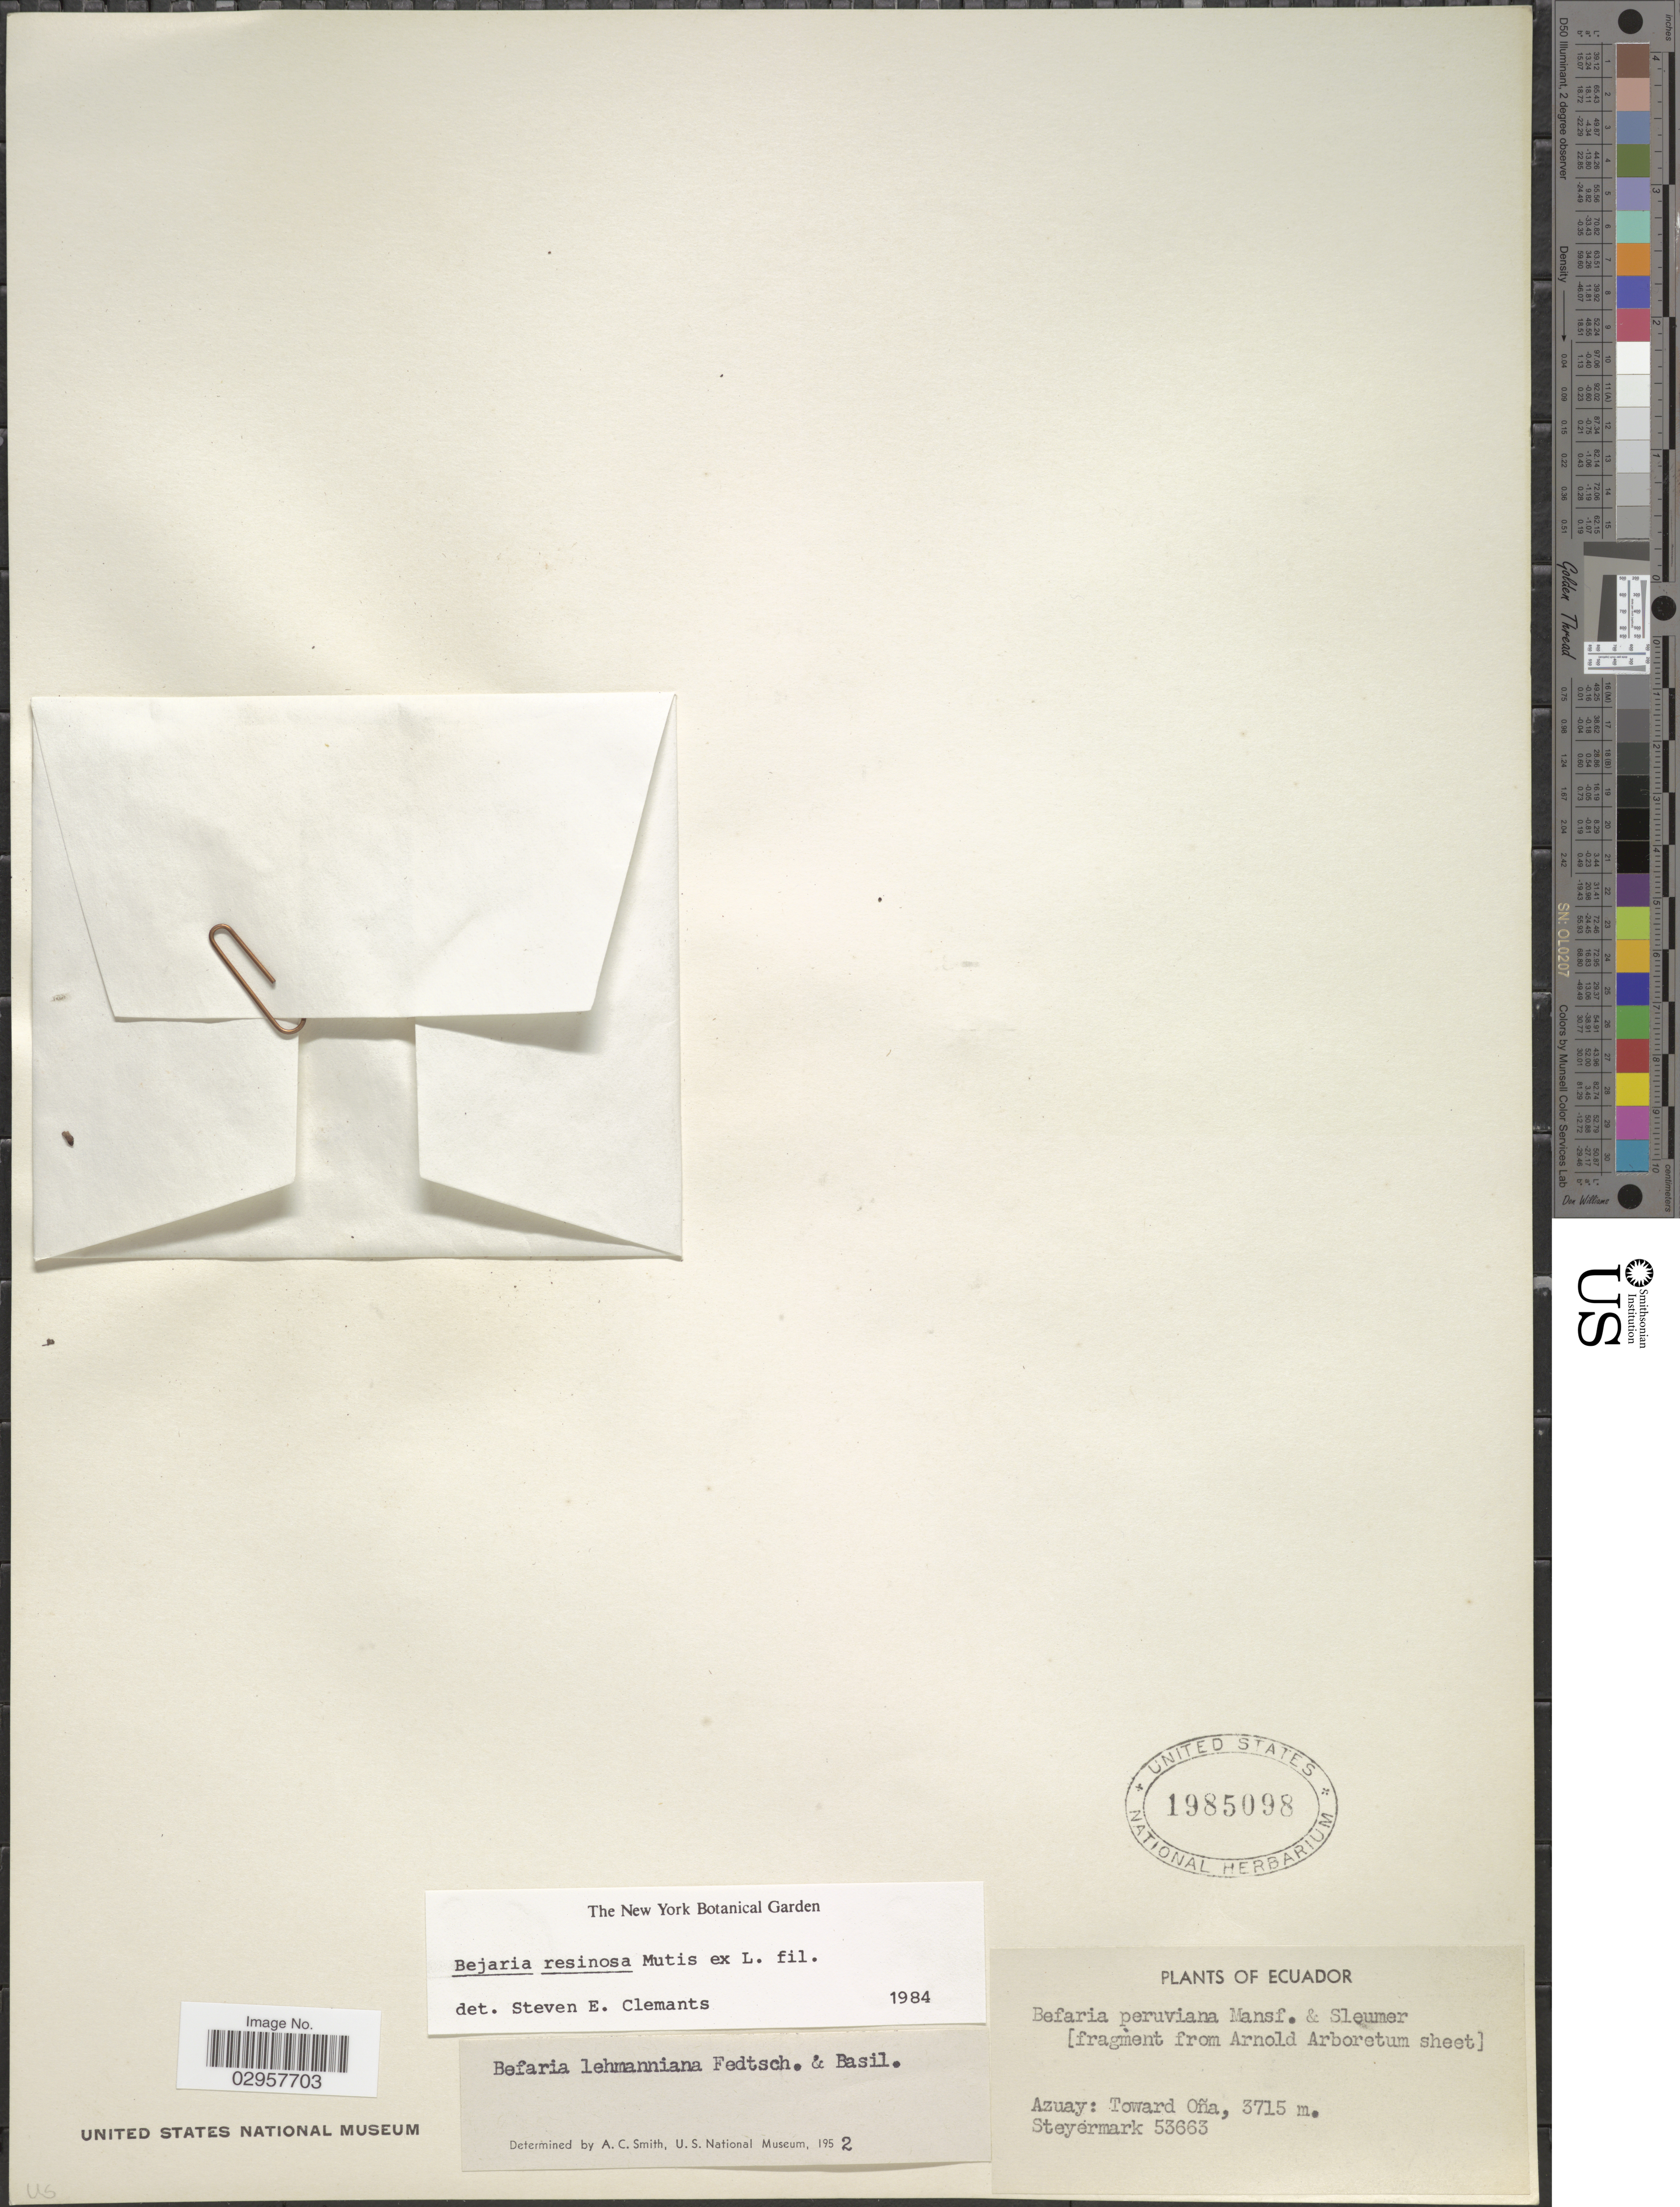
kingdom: Plantae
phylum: Tracheophyta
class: Magnoliopsida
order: Ericales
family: Ericaceae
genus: Befaria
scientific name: Befaria resinosa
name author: Mutis ex L. f.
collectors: Steyermark, --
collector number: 53663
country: Ecuador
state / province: Azuay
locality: Toward Oña.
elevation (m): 3715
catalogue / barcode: US 1985098